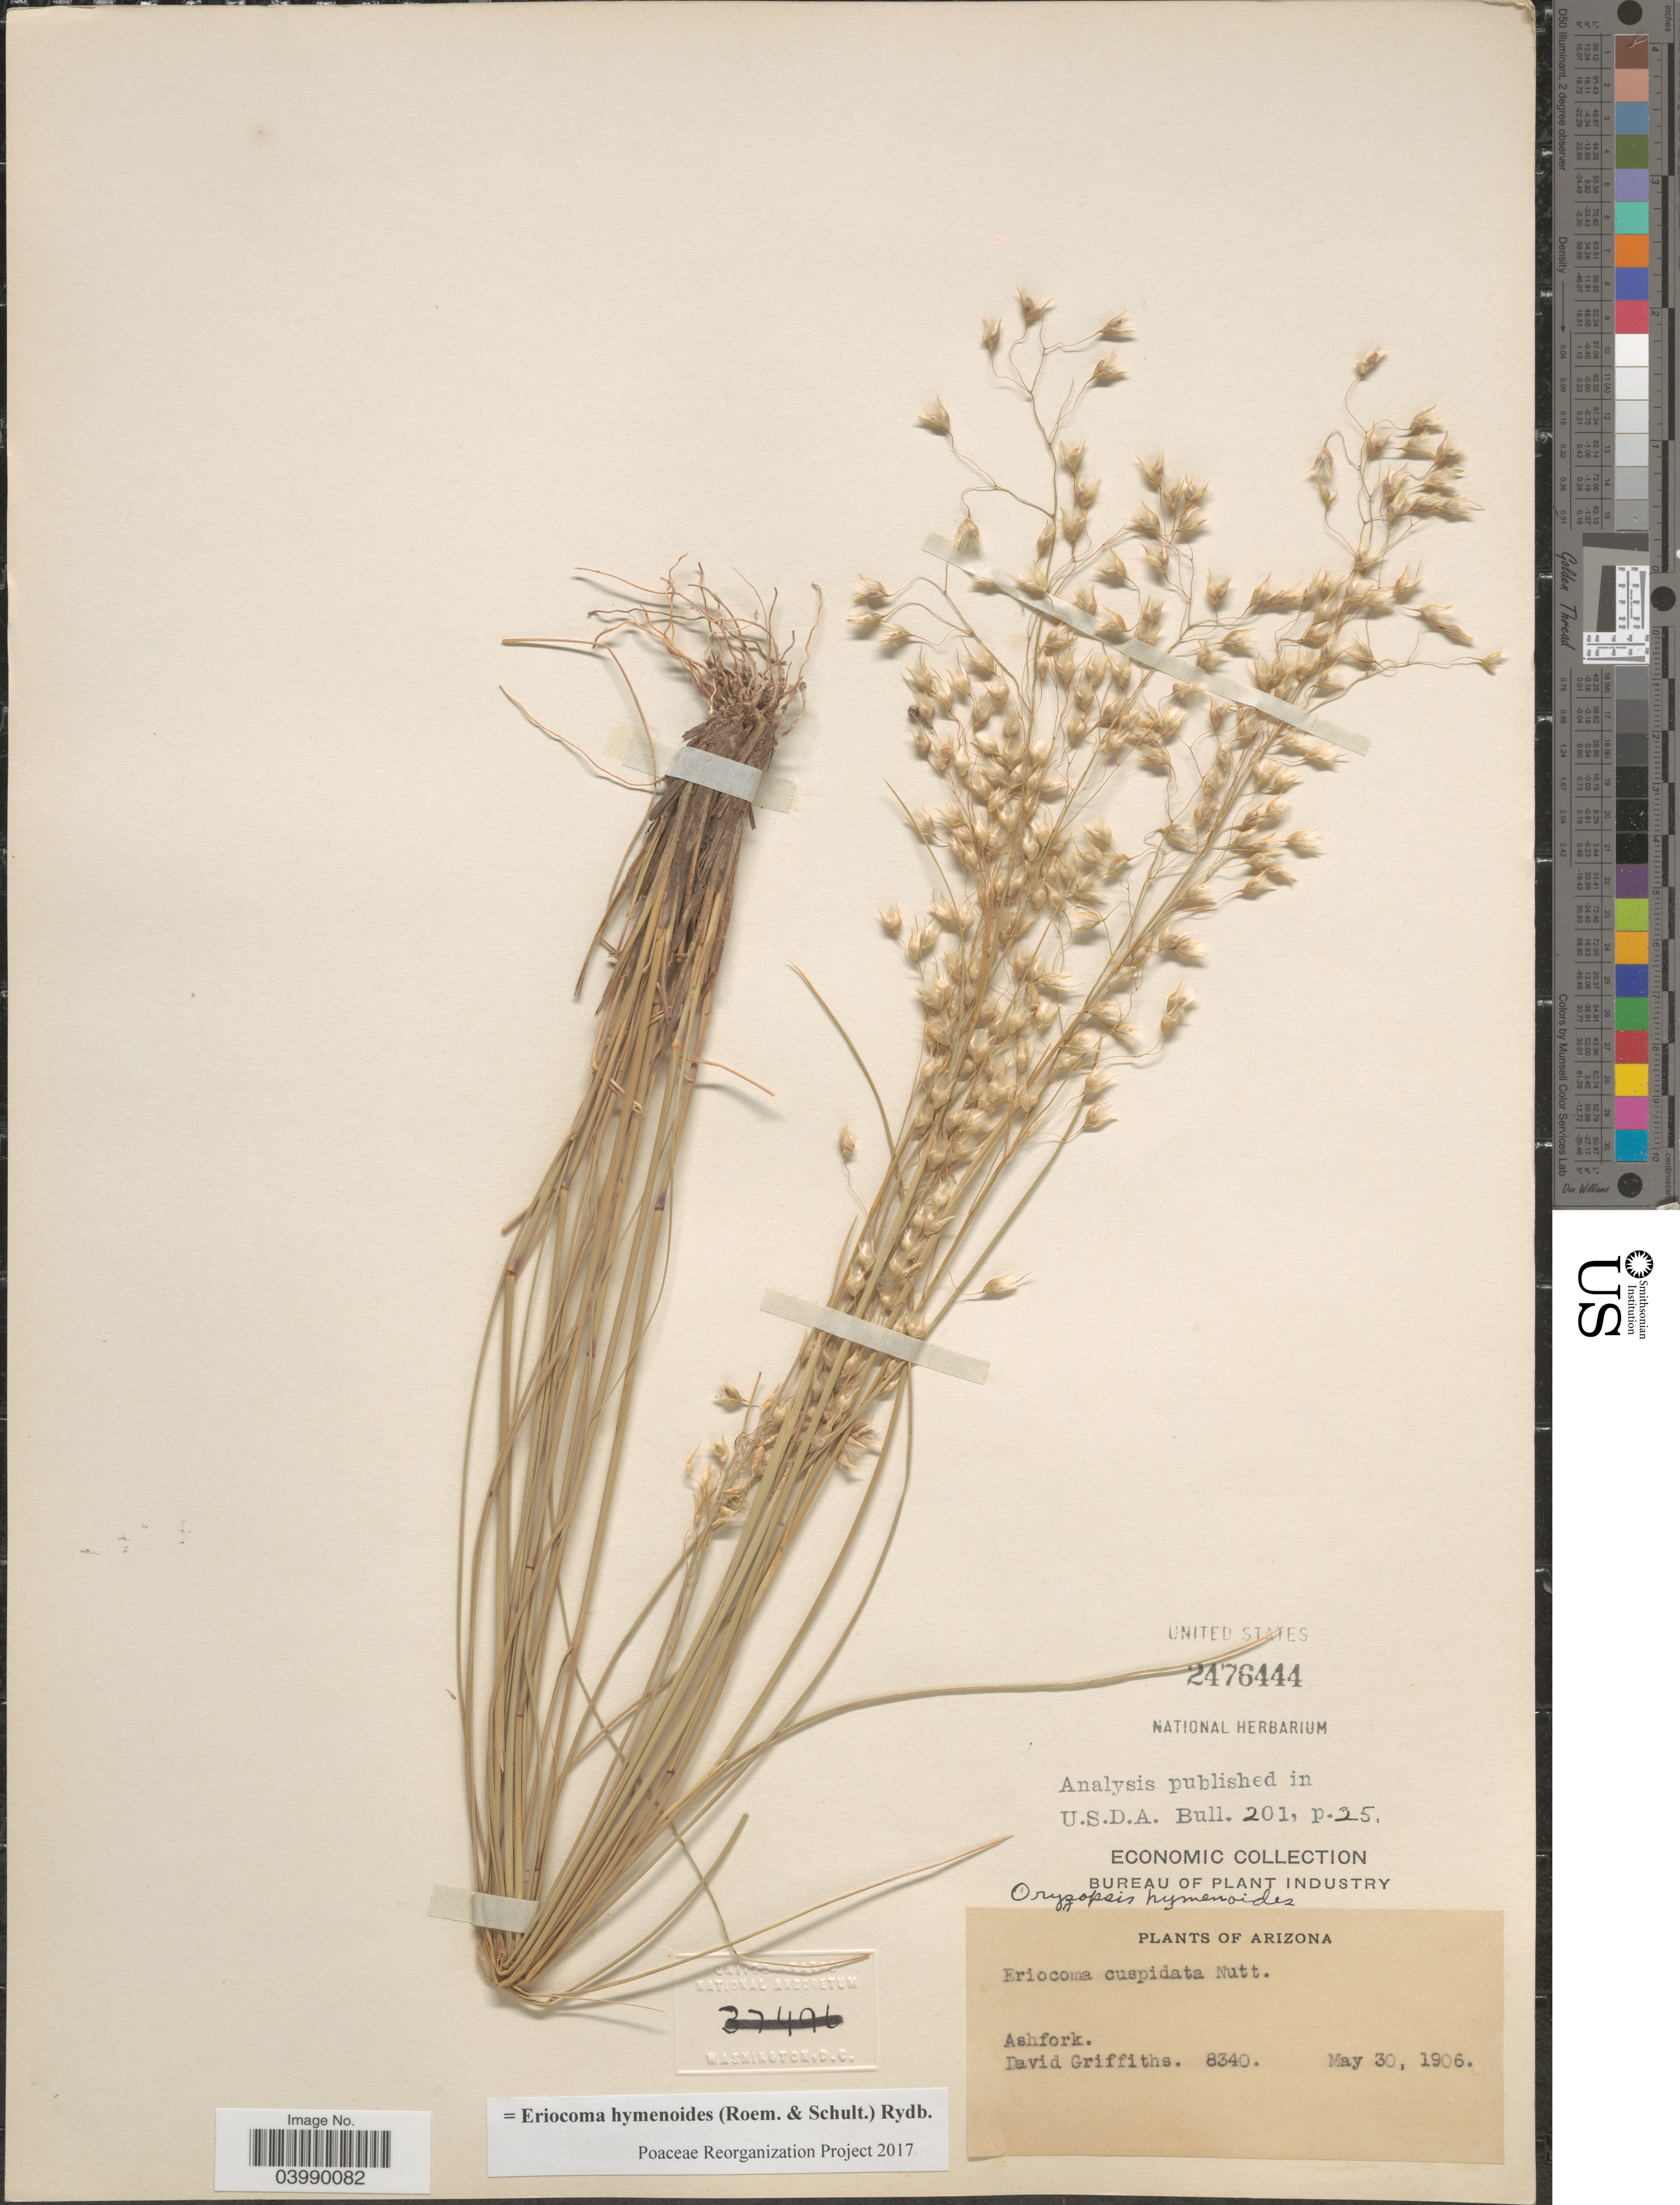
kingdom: Plantae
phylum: Tracheophyta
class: Liliopsida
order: Poales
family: Poaceae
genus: Eriocoma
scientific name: Eriocoma hymenoides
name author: (Roem. & Schult.) Rydb.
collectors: D. Griffiths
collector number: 8340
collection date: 1906-05-30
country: United States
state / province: Arizona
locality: Ashfork.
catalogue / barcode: US 2476444